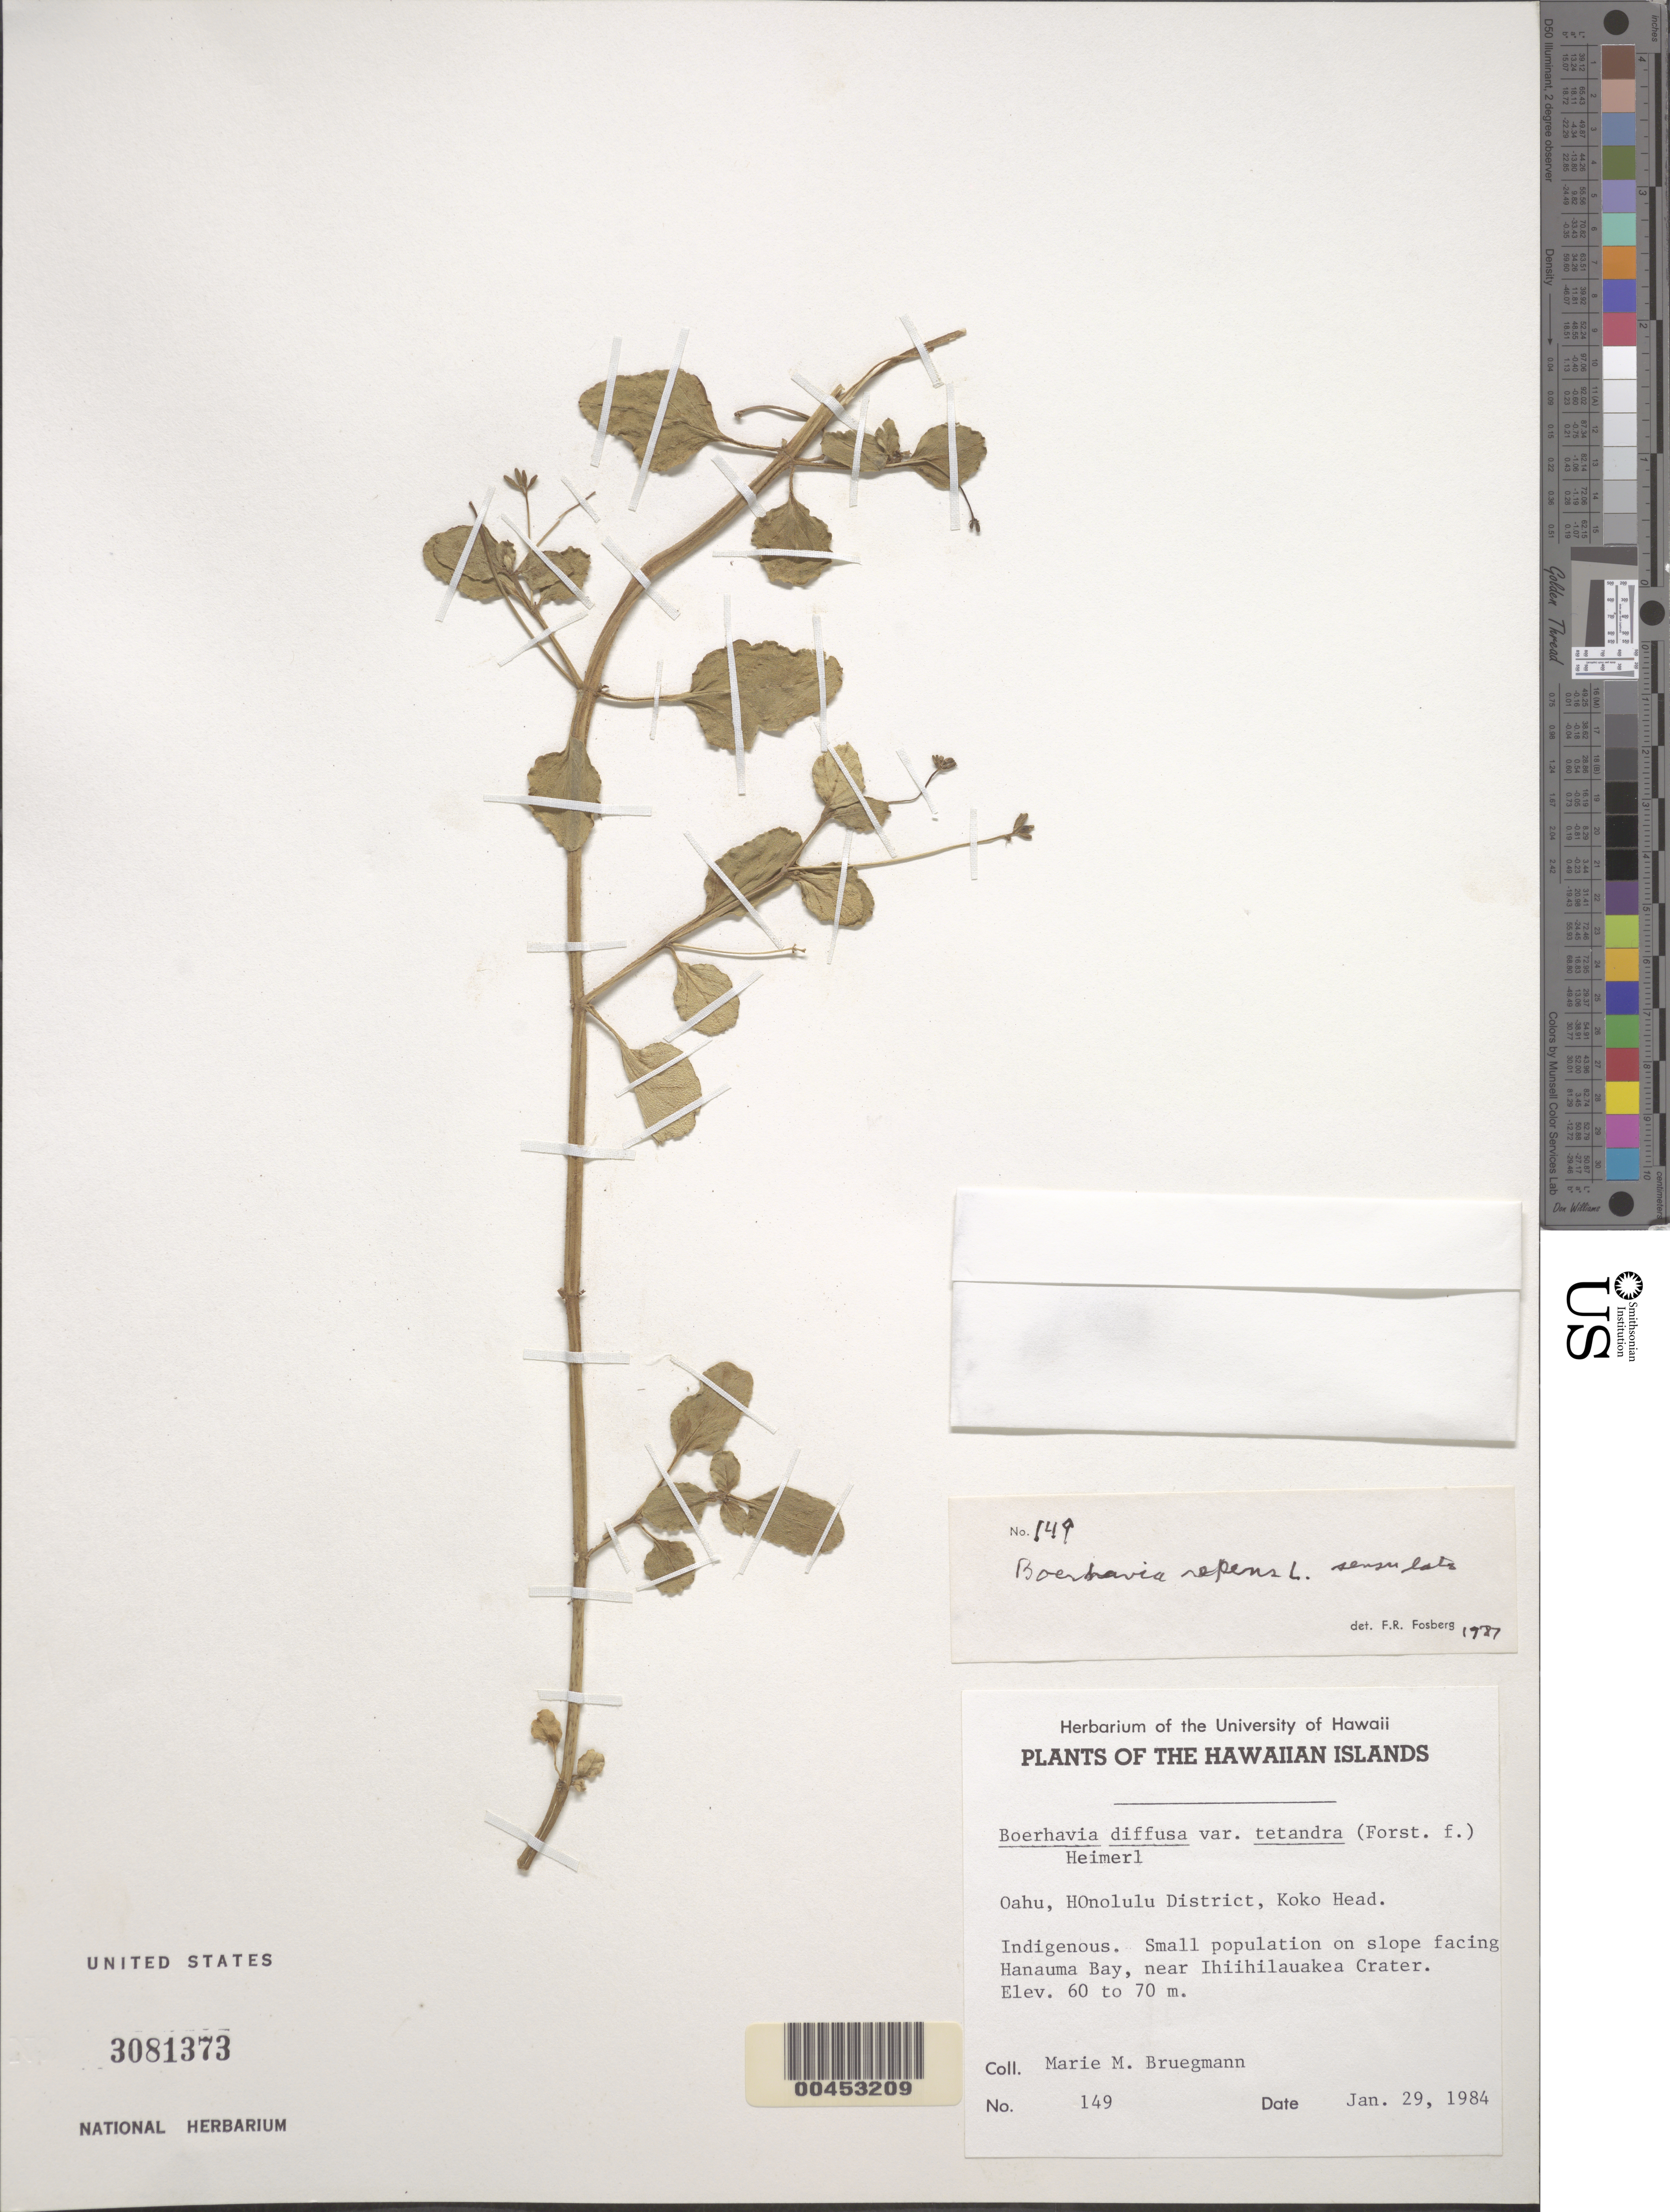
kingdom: Plantae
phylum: Tracheophyta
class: Magnoliopsida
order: Caryophyllales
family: Nyctaginaceae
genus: Boerhavia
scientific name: Boerhavia repens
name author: L.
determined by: Fosberg, F. R.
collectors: M. Bruegmann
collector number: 149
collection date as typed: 29 Jan 1984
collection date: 1984-01-29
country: United States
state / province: Hawaii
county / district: Honolulu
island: Oahu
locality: Honolulu Dist, Koko Head, on slope facing Hanauma Bay, near Ihiihilauakea Crater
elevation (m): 60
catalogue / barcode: US 3081373